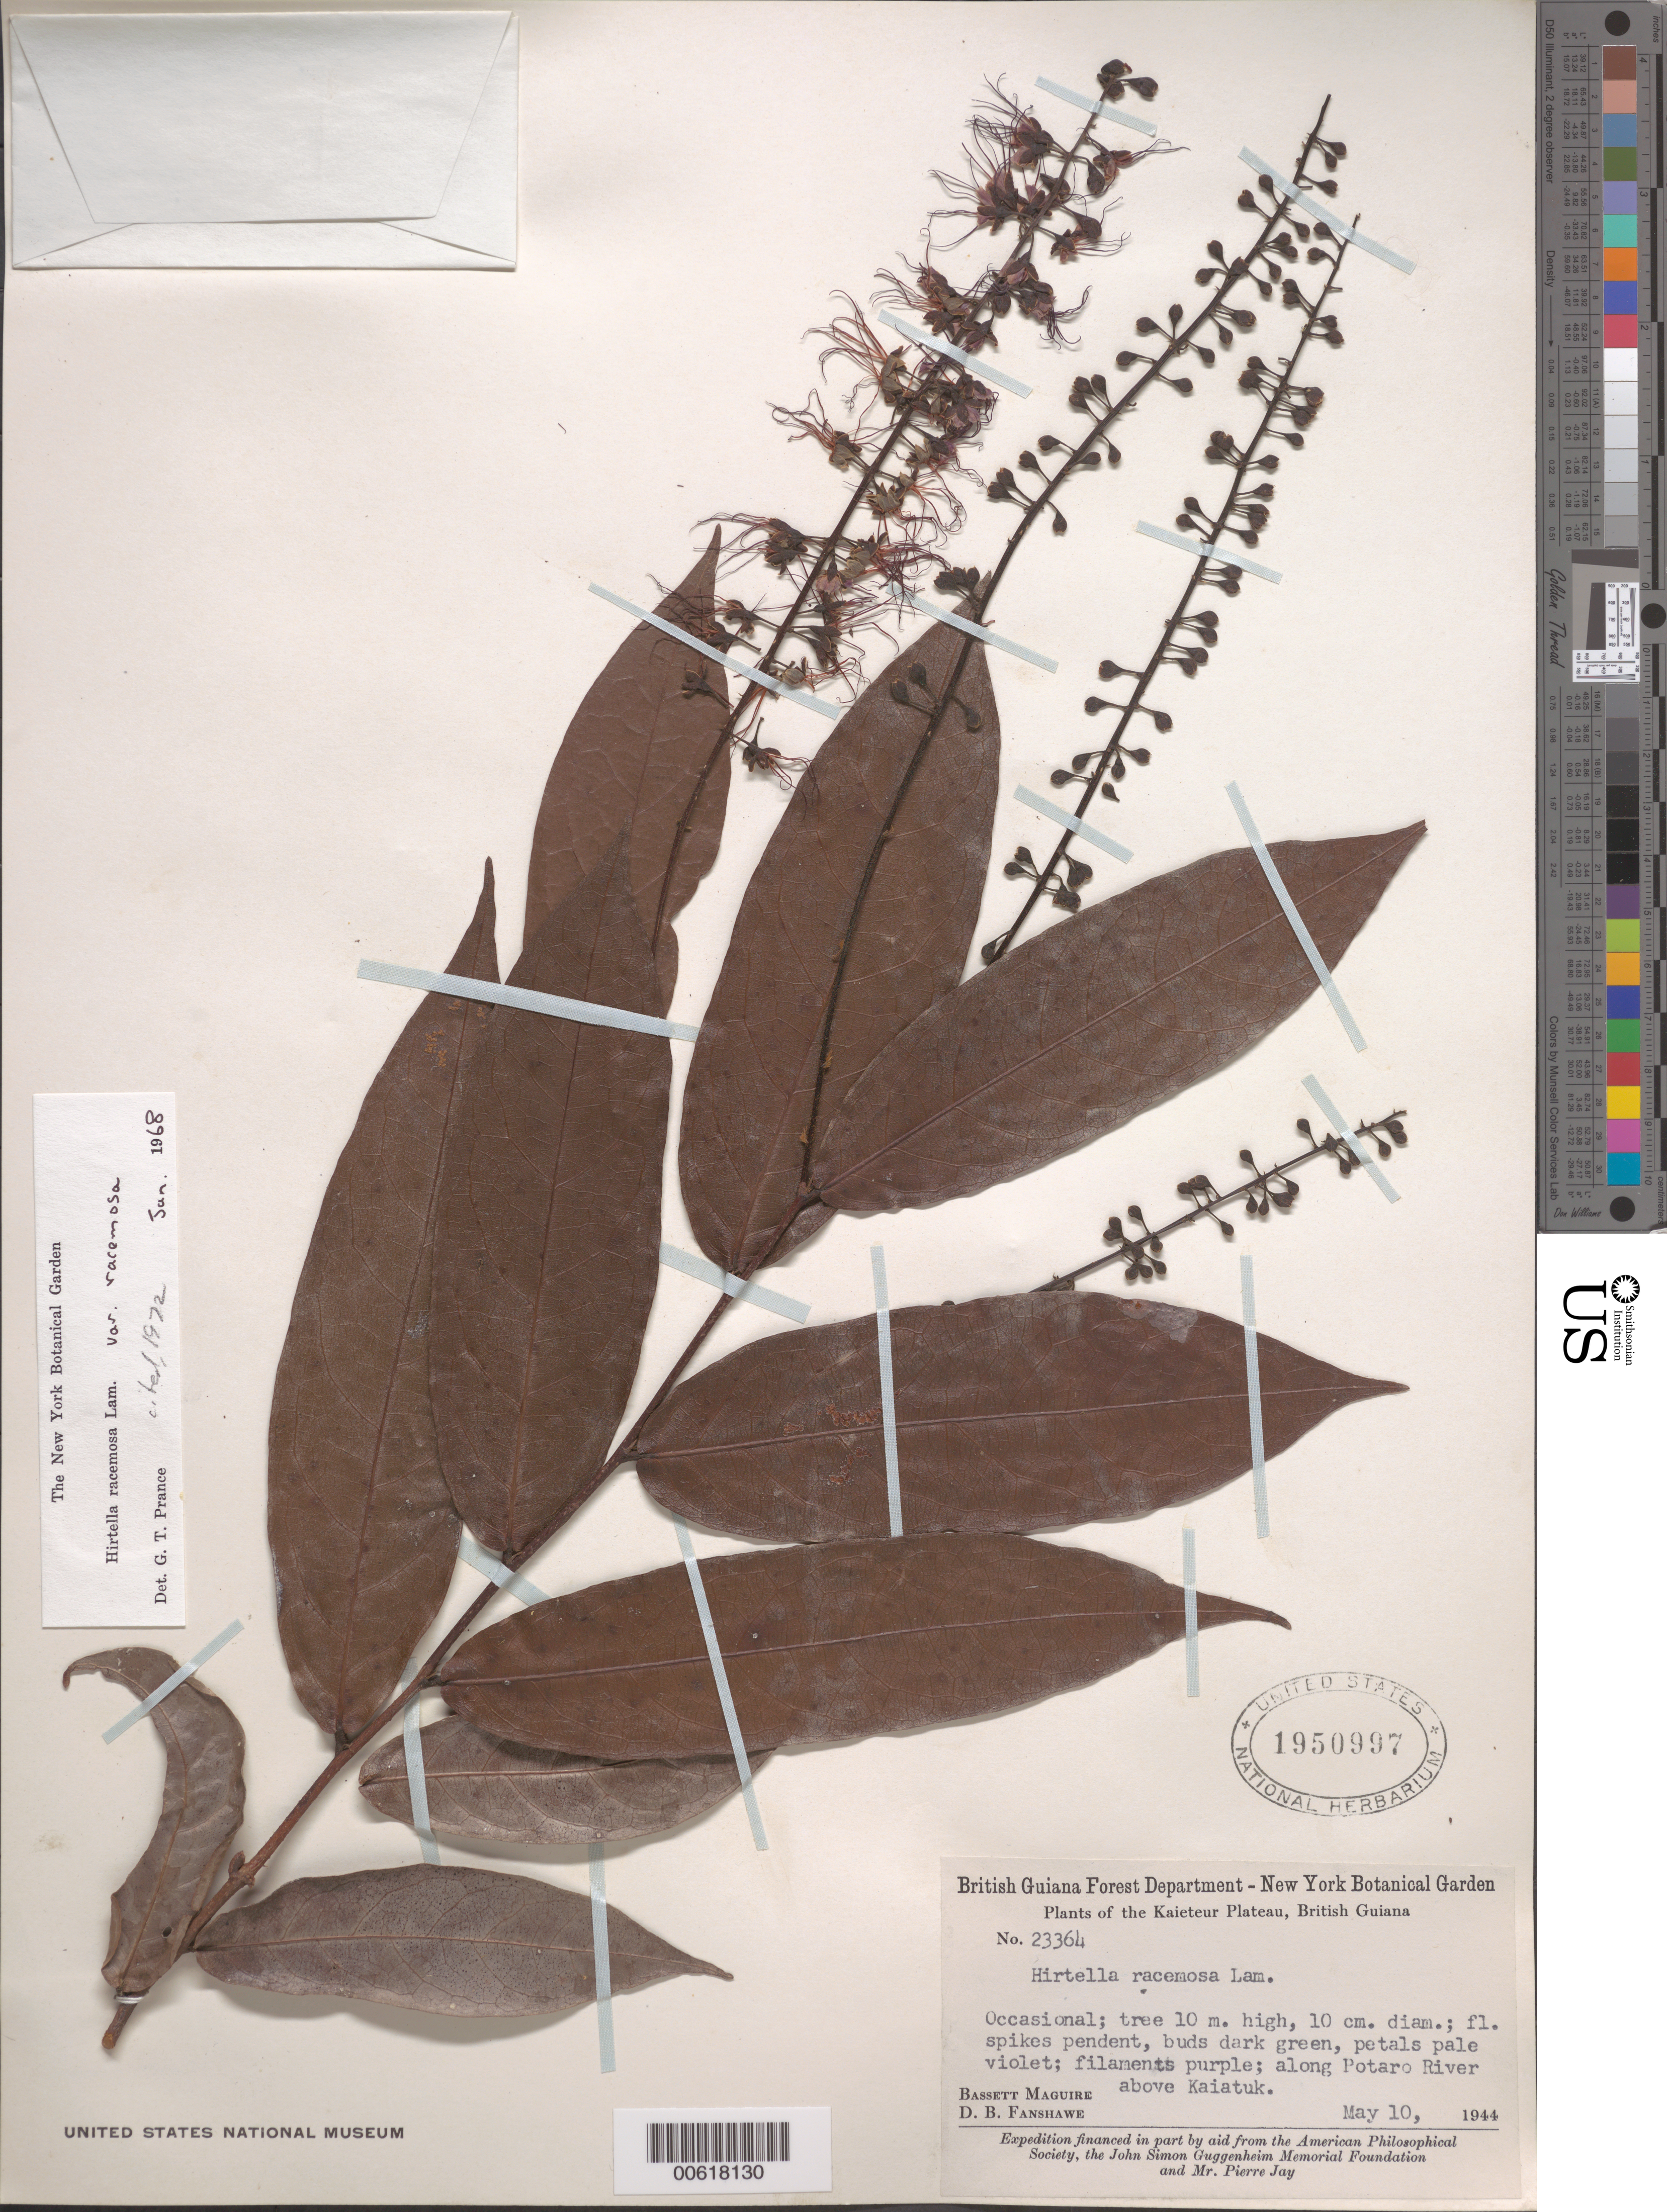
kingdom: Plantae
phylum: Tracheophyta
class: Magnoliopsida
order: Malpighiales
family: Chrysobalanaceae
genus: Hirtella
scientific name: Hirtella racemosa var. racemosa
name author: Lam.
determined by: Prance, G. T.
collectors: B. Maguire & D. B. Fanshawe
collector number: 23364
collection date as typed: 10-May-44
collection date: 1944-05-10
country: Guyana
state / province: Potaro-Siparuni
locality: Kaieteur Plateau, above Kaietuk, along Potaro River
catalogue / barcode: US 1950997